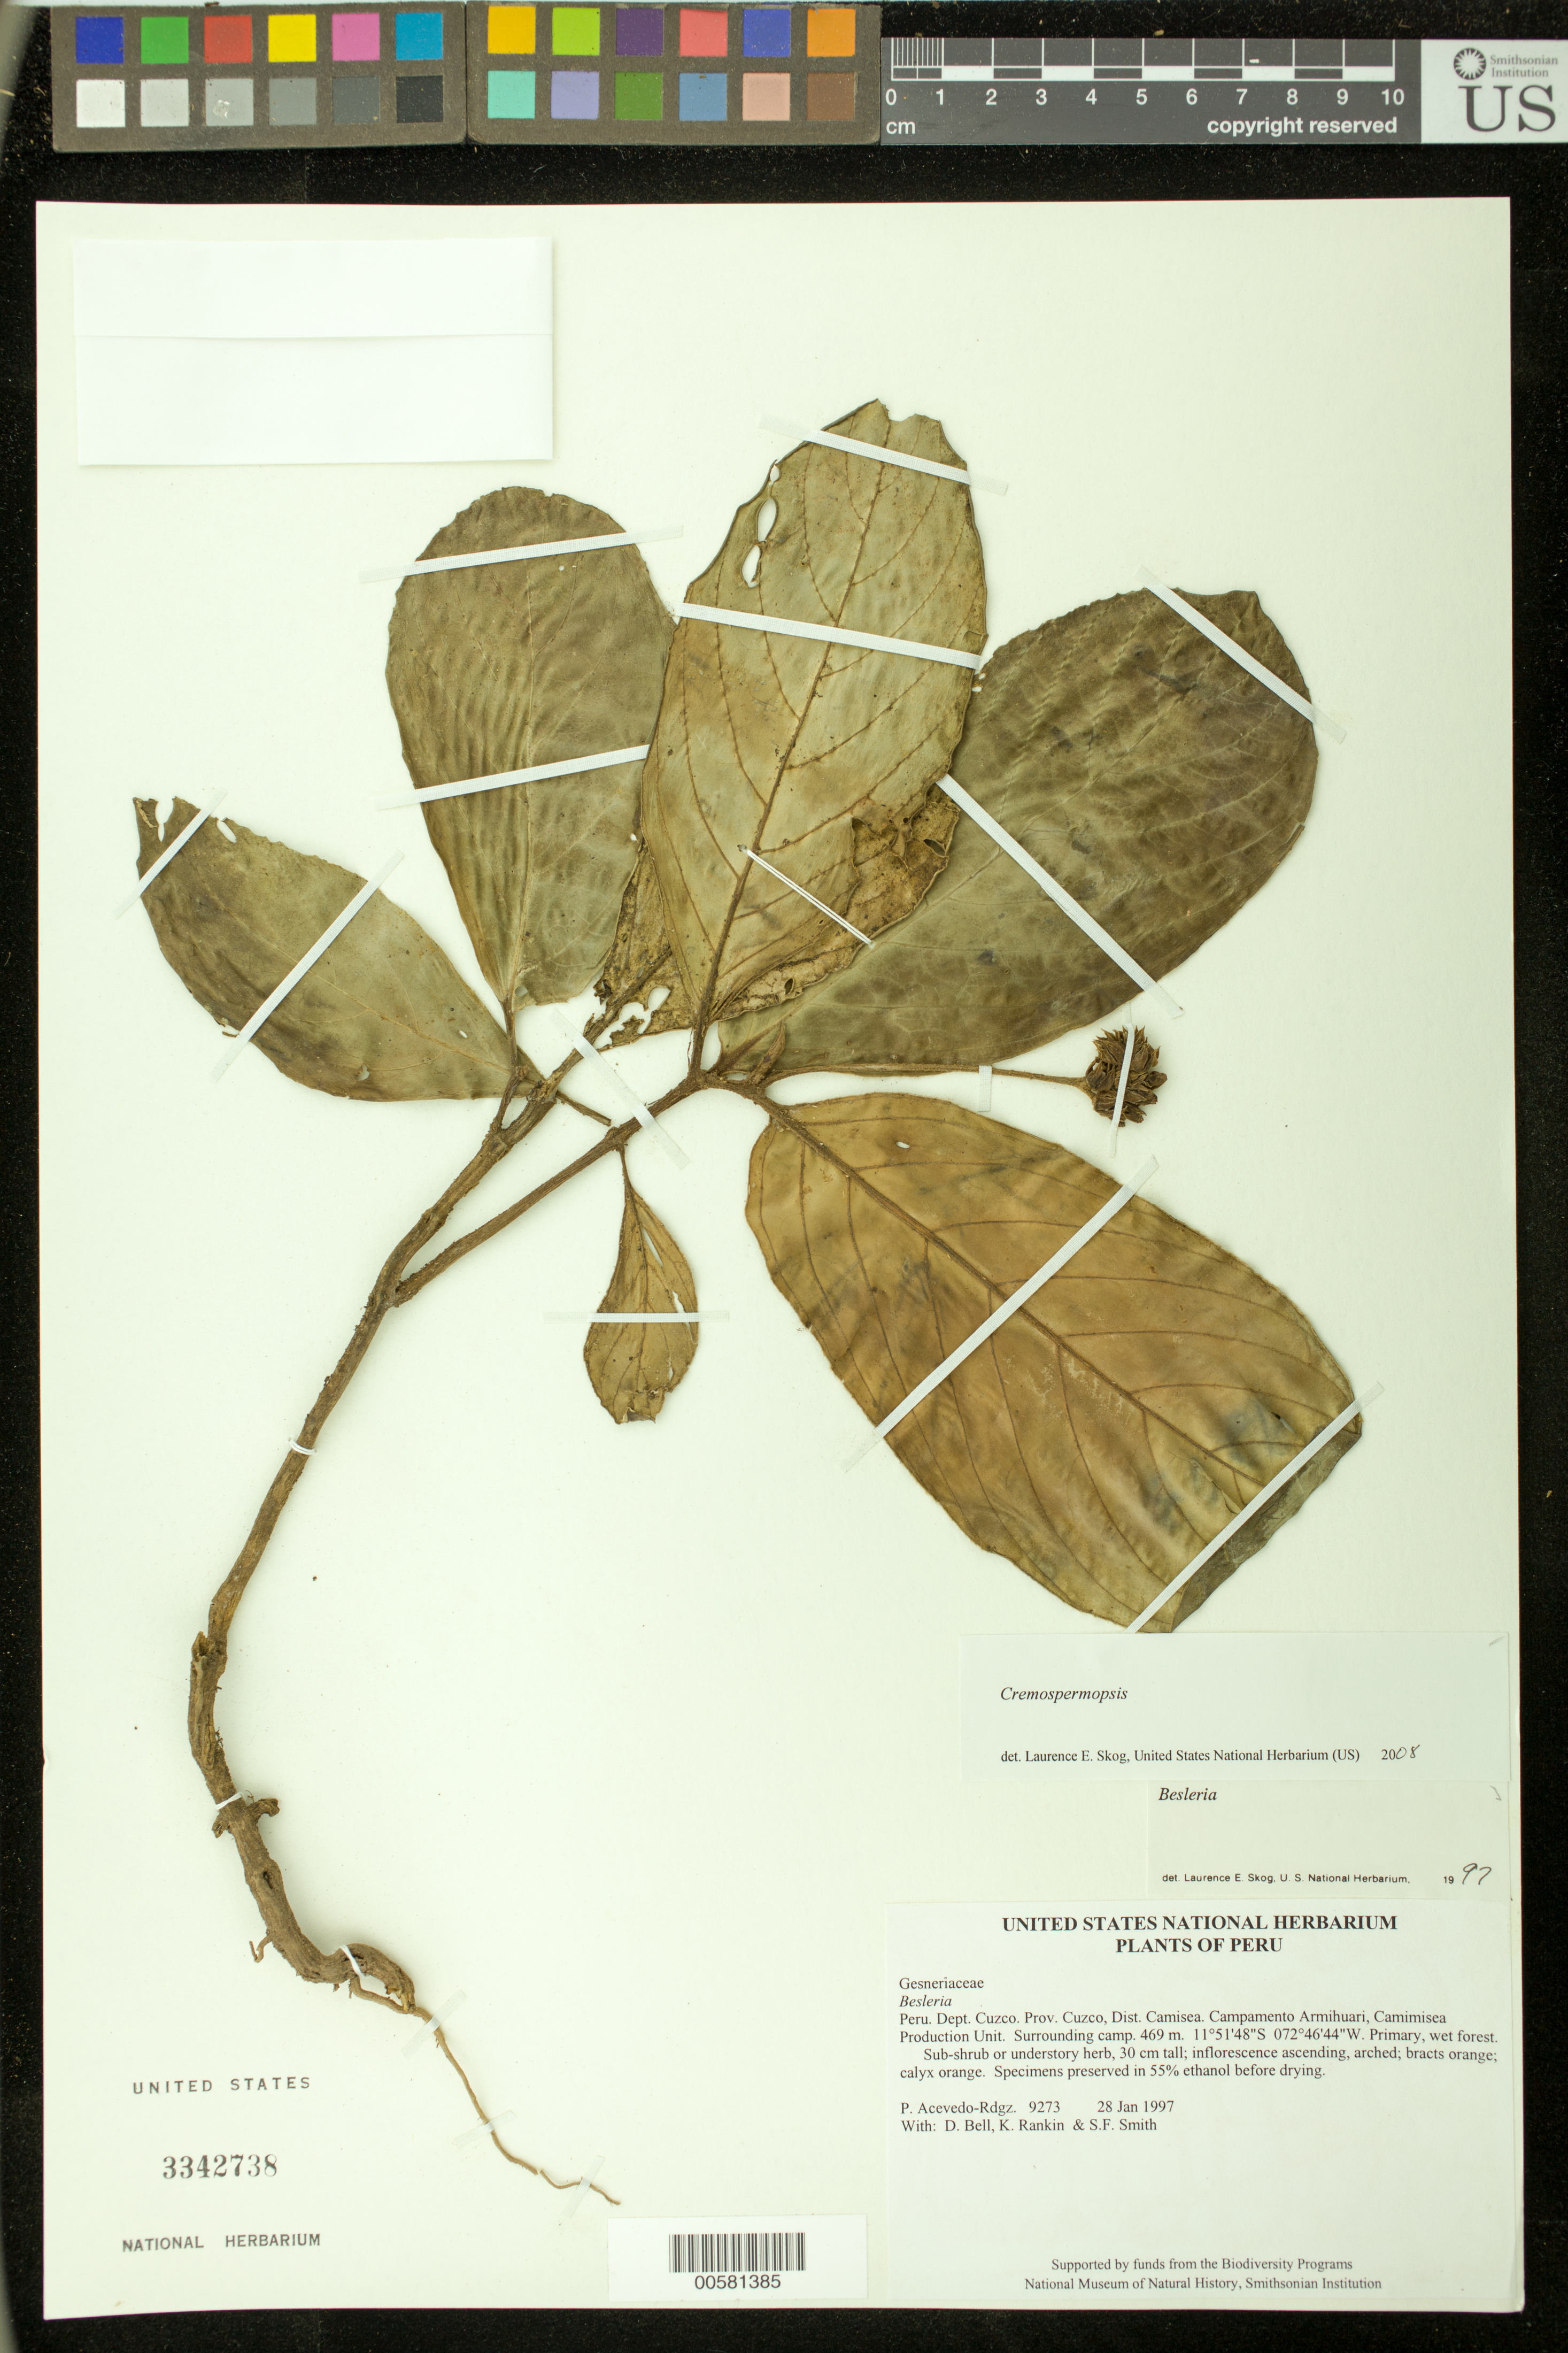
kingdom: Plantae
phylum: Tracheophyta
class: Magnoliopsida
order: Lamiales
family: Gesneriaceae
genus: Cremospermopsis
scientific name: Cremospermopsis sp.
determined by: Skog, Laurence E.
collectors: P. Acevedo-Rodr., D. A. Bell, K. Rankin & S.F. Smith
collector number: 9273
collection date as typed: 28 Jan 1997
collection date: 1997-01-28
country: Peru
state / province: Cusco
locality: Prov. Cuzco, Dtto. Camisea; Campamento Armihuari, Camisea Production Unit; surrounding camp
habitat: Primary, wet forest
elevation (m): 469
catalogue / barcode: US 3342738